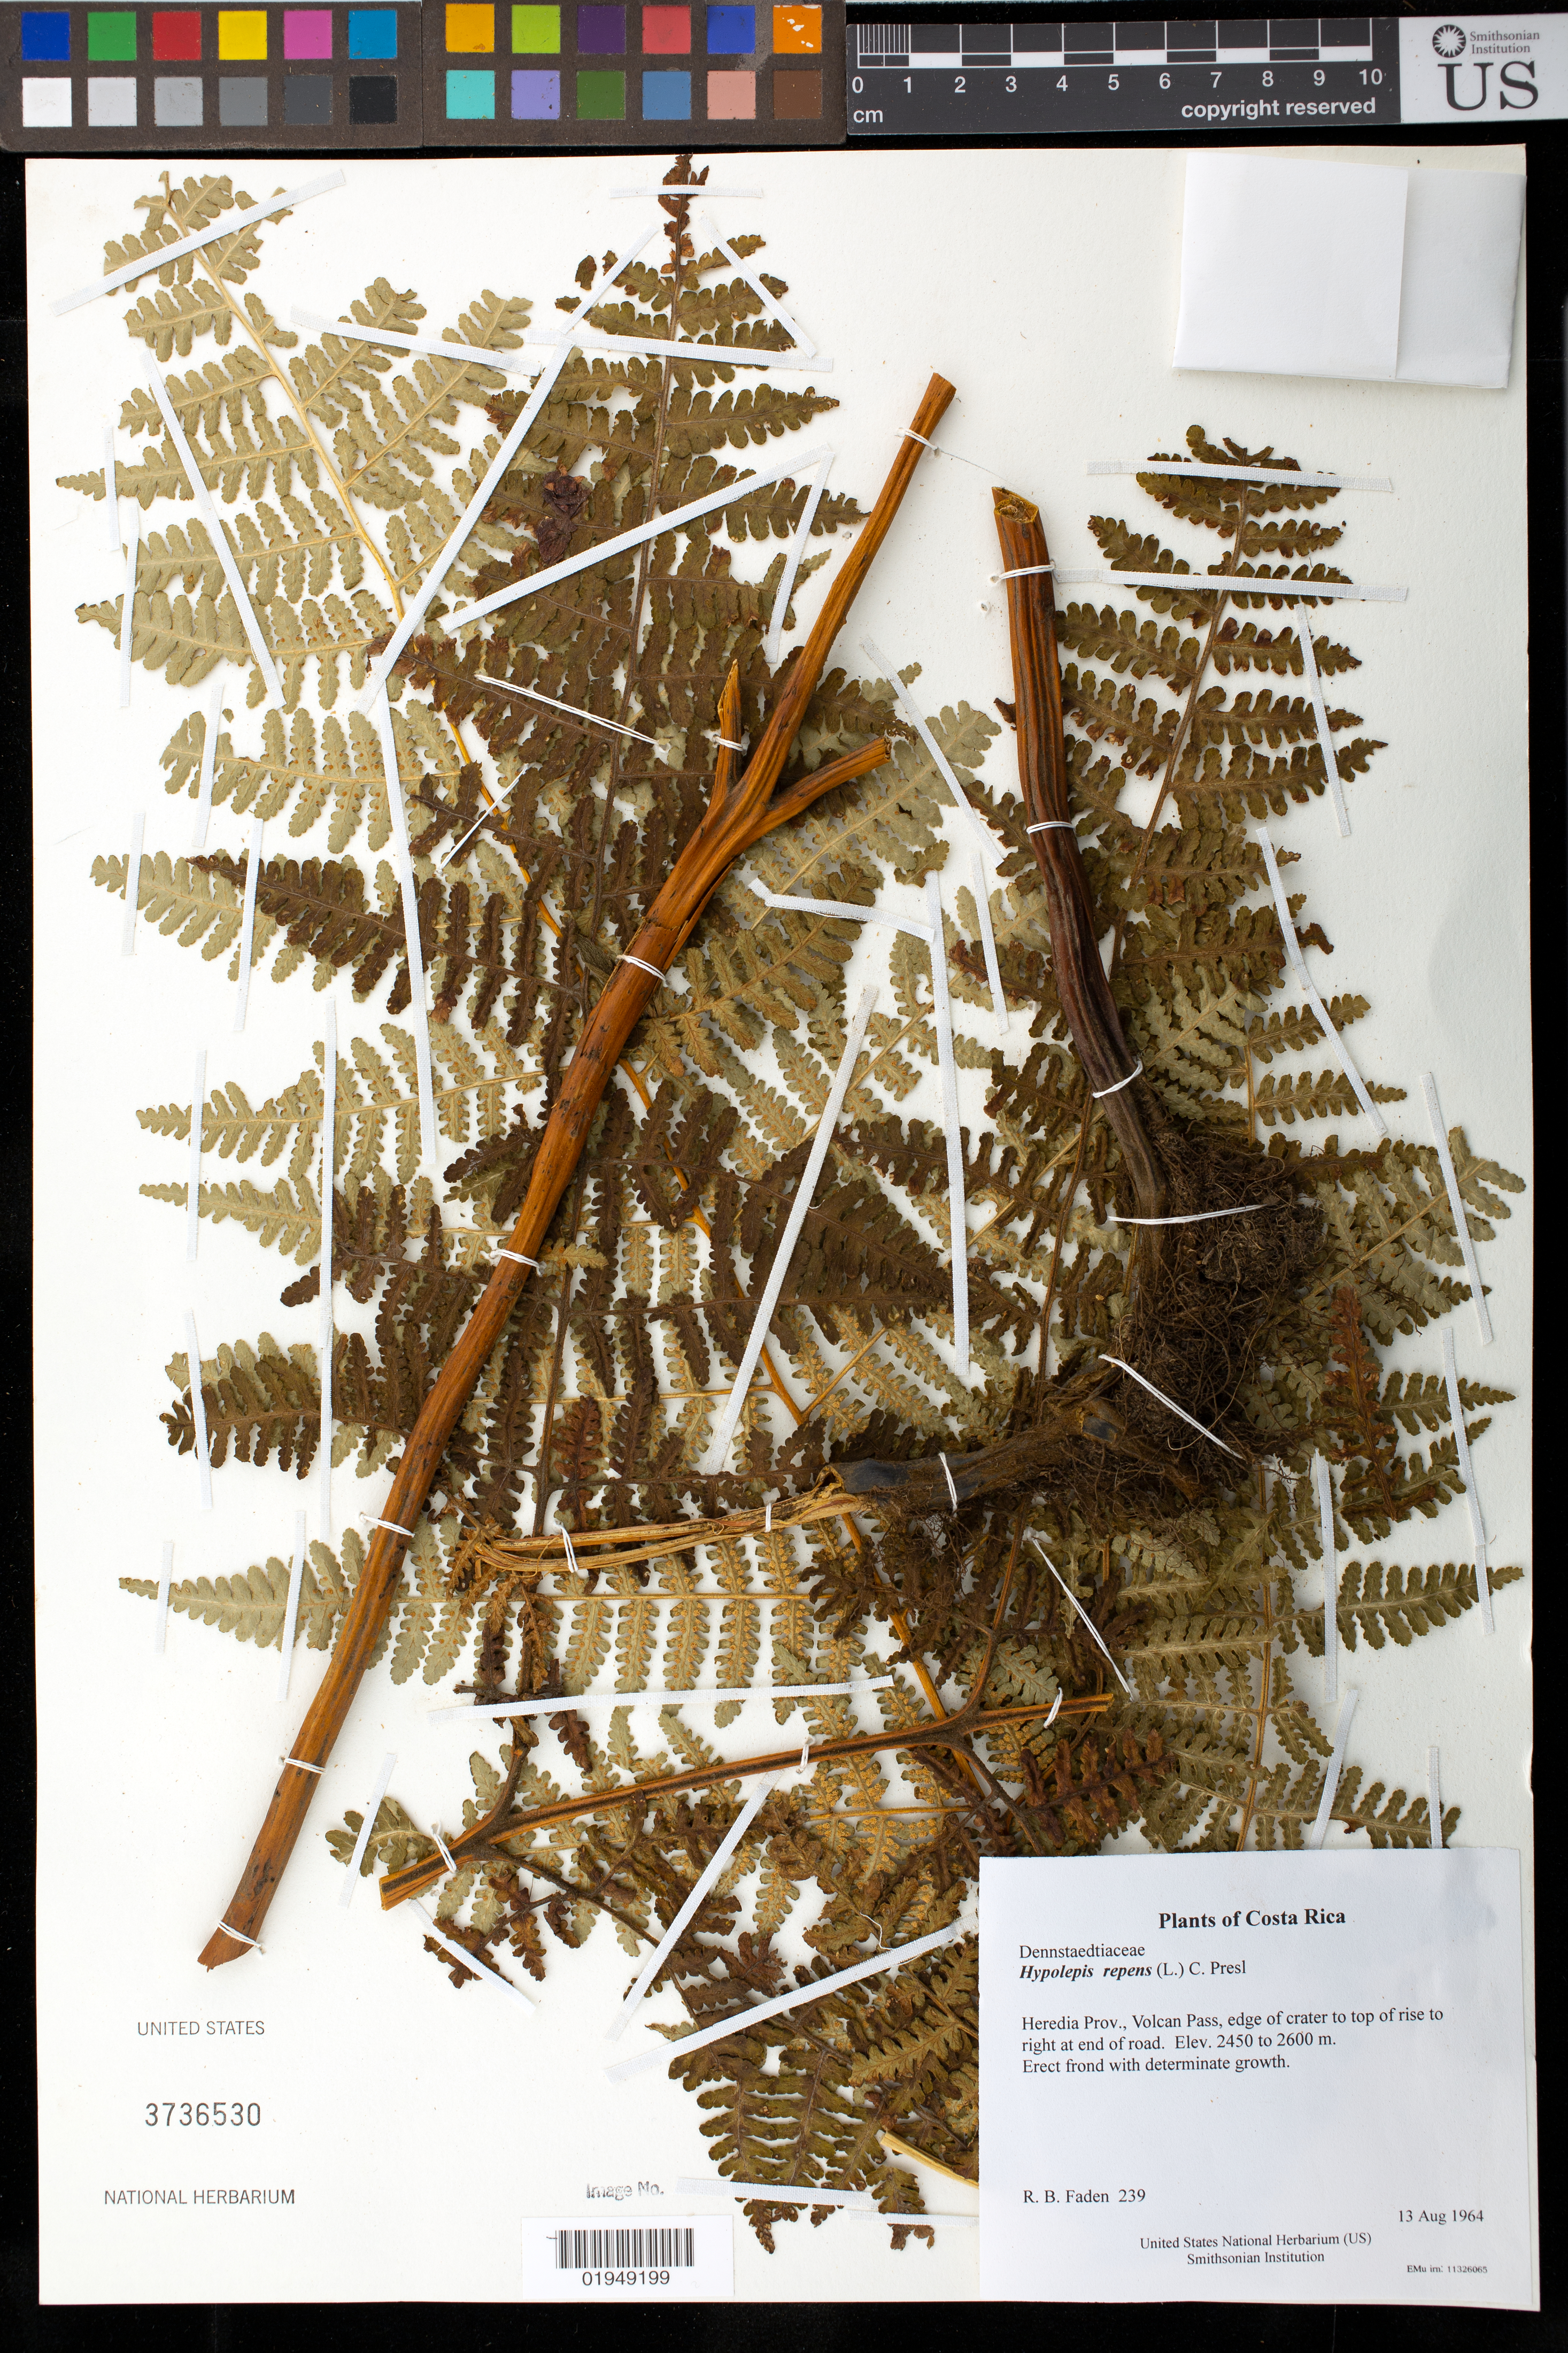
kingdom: Plantae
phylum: Tracheophyta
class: Polypodiopsida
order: Polypodiales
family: Dennstaedtiaceae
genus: Hypolepis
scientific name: Hypolepis repens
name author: (L.) C. Presl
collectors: R. B. Faden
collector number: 239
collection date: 1964-08-13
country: Costa Rica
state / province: Heredia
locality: Volcan Pass, edge of crater to top of rise to right at end of road.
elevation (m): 2450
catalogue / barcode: US 3736530